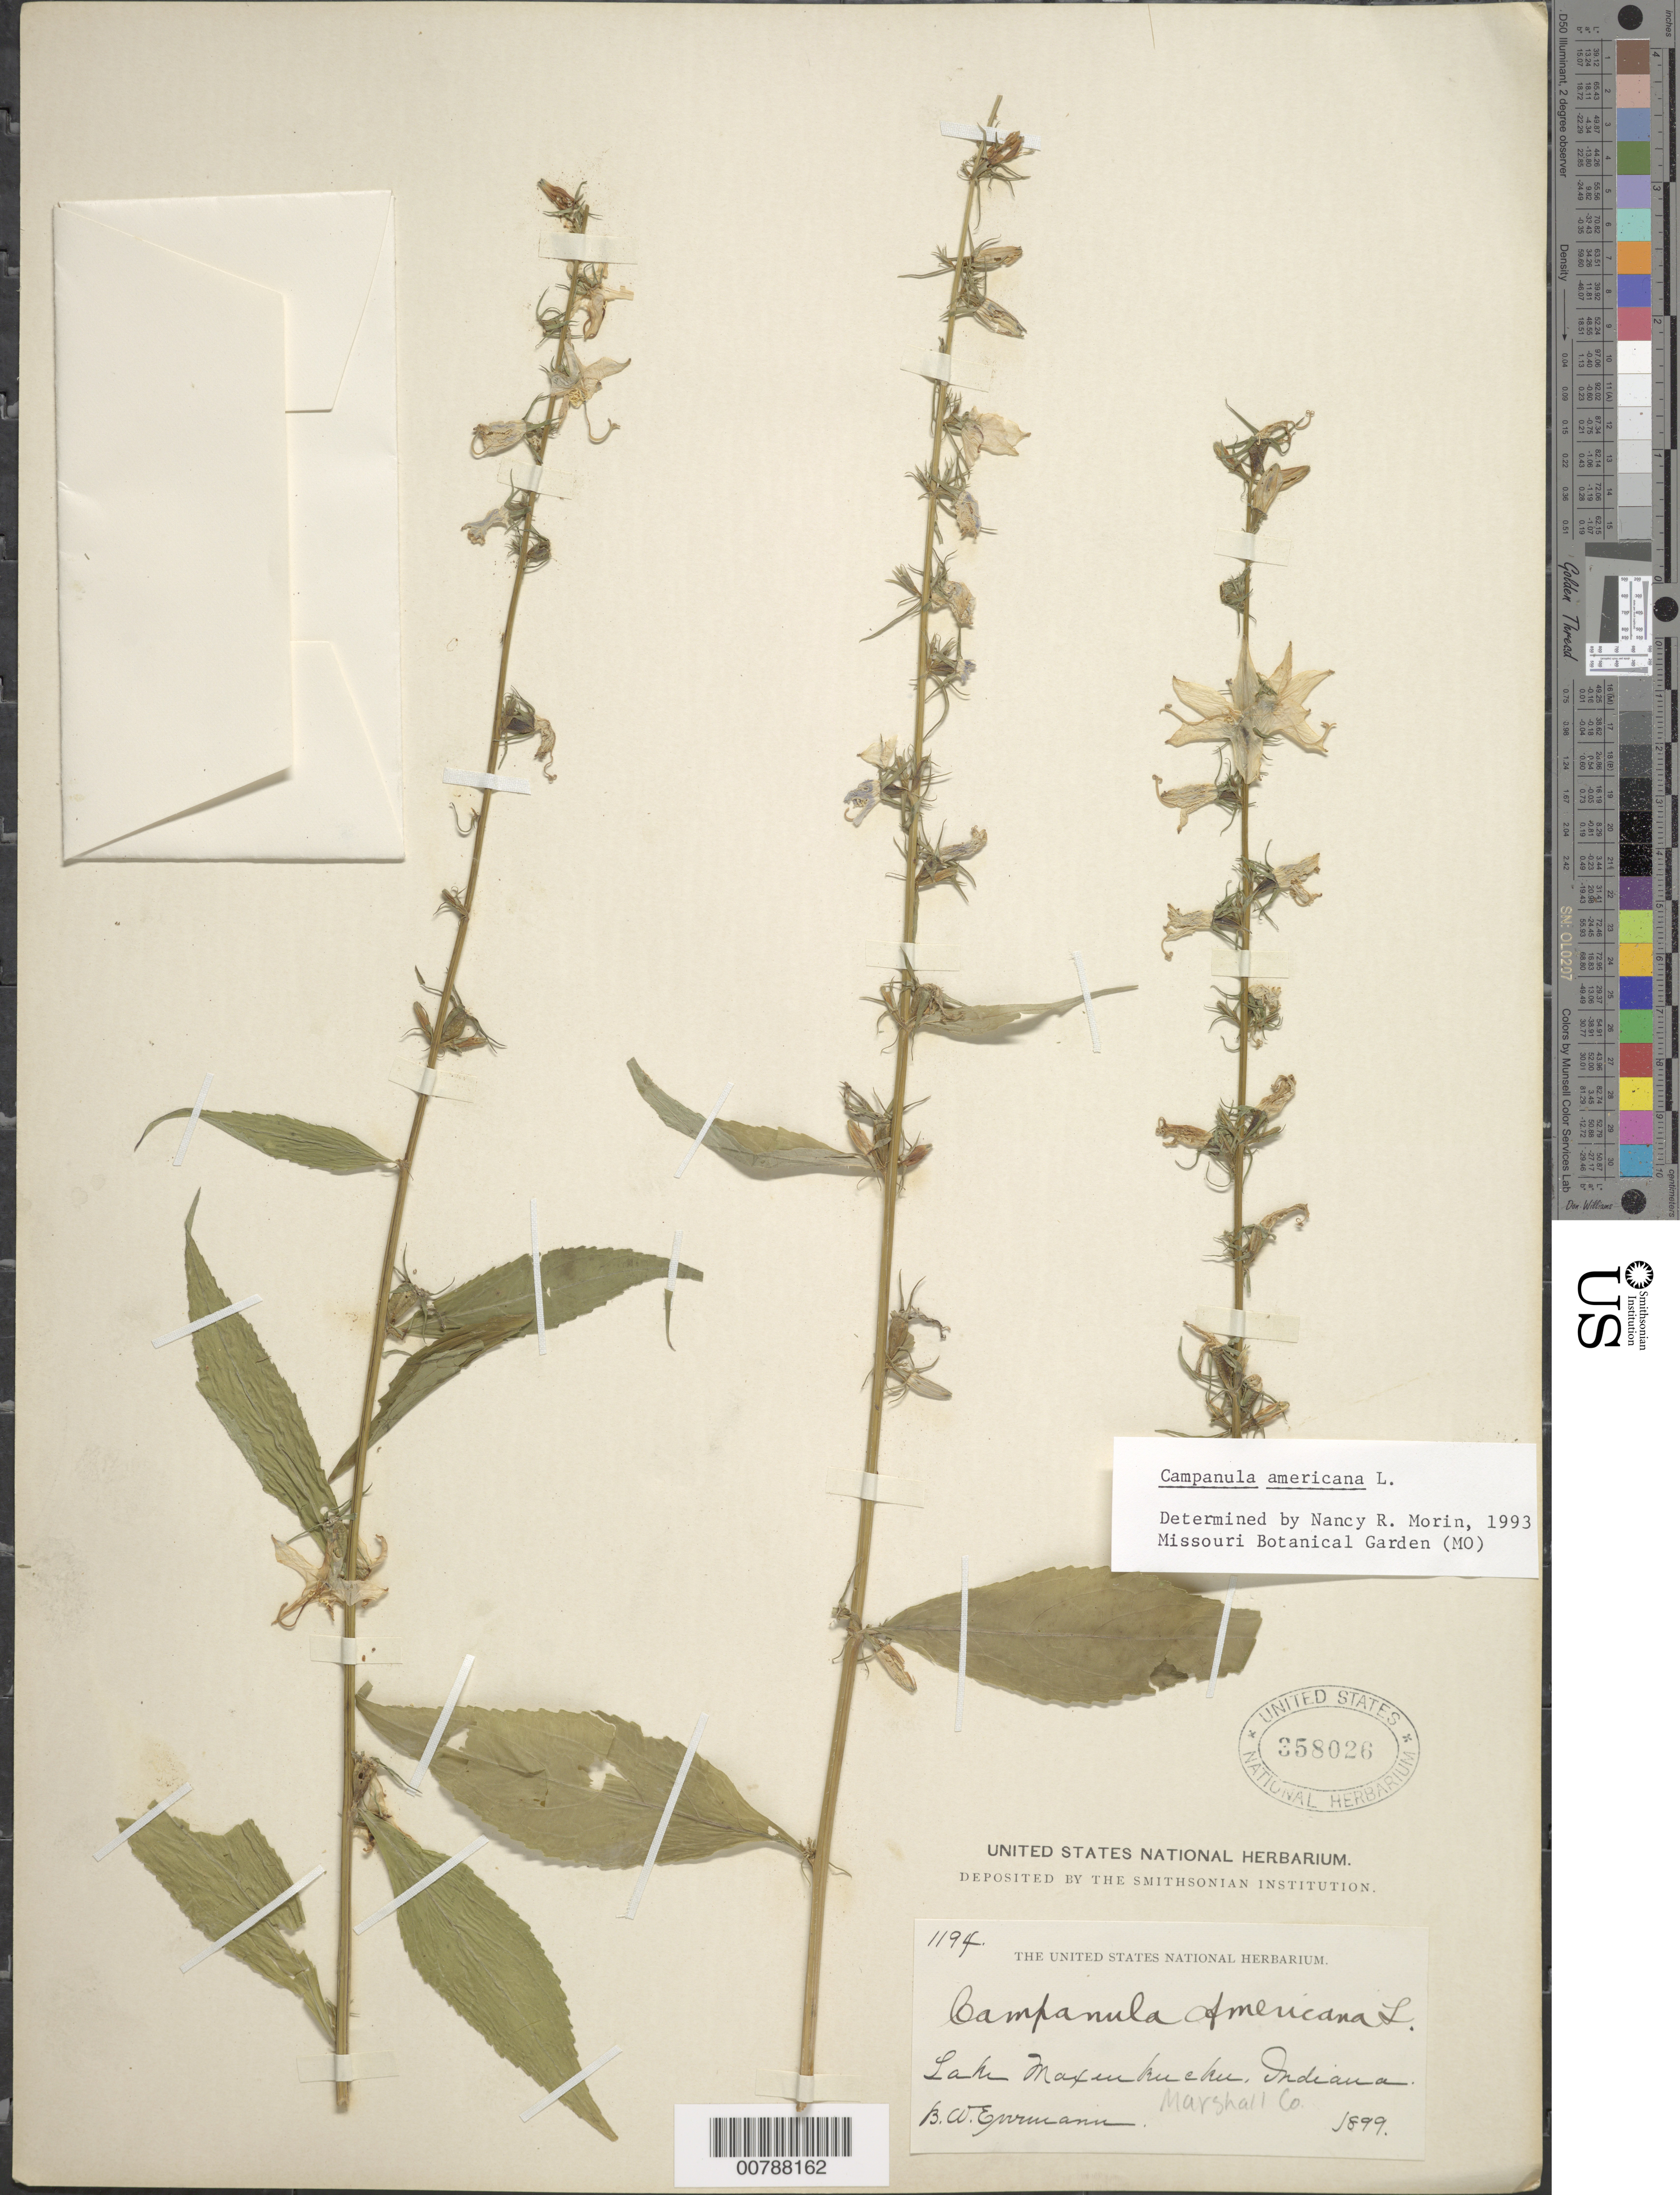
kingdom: Plantae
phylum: Tracheophyta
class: Magnoliopsida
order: Asterales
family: Campanulaceae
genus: Campanula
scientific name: Campanula americana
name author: L.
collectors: B. W. Evermann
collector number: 1194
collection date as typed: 1899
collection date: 1899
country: United States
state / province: Indiana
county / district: Marshall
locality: Lake Maxinkuckee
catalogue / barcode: US 358026